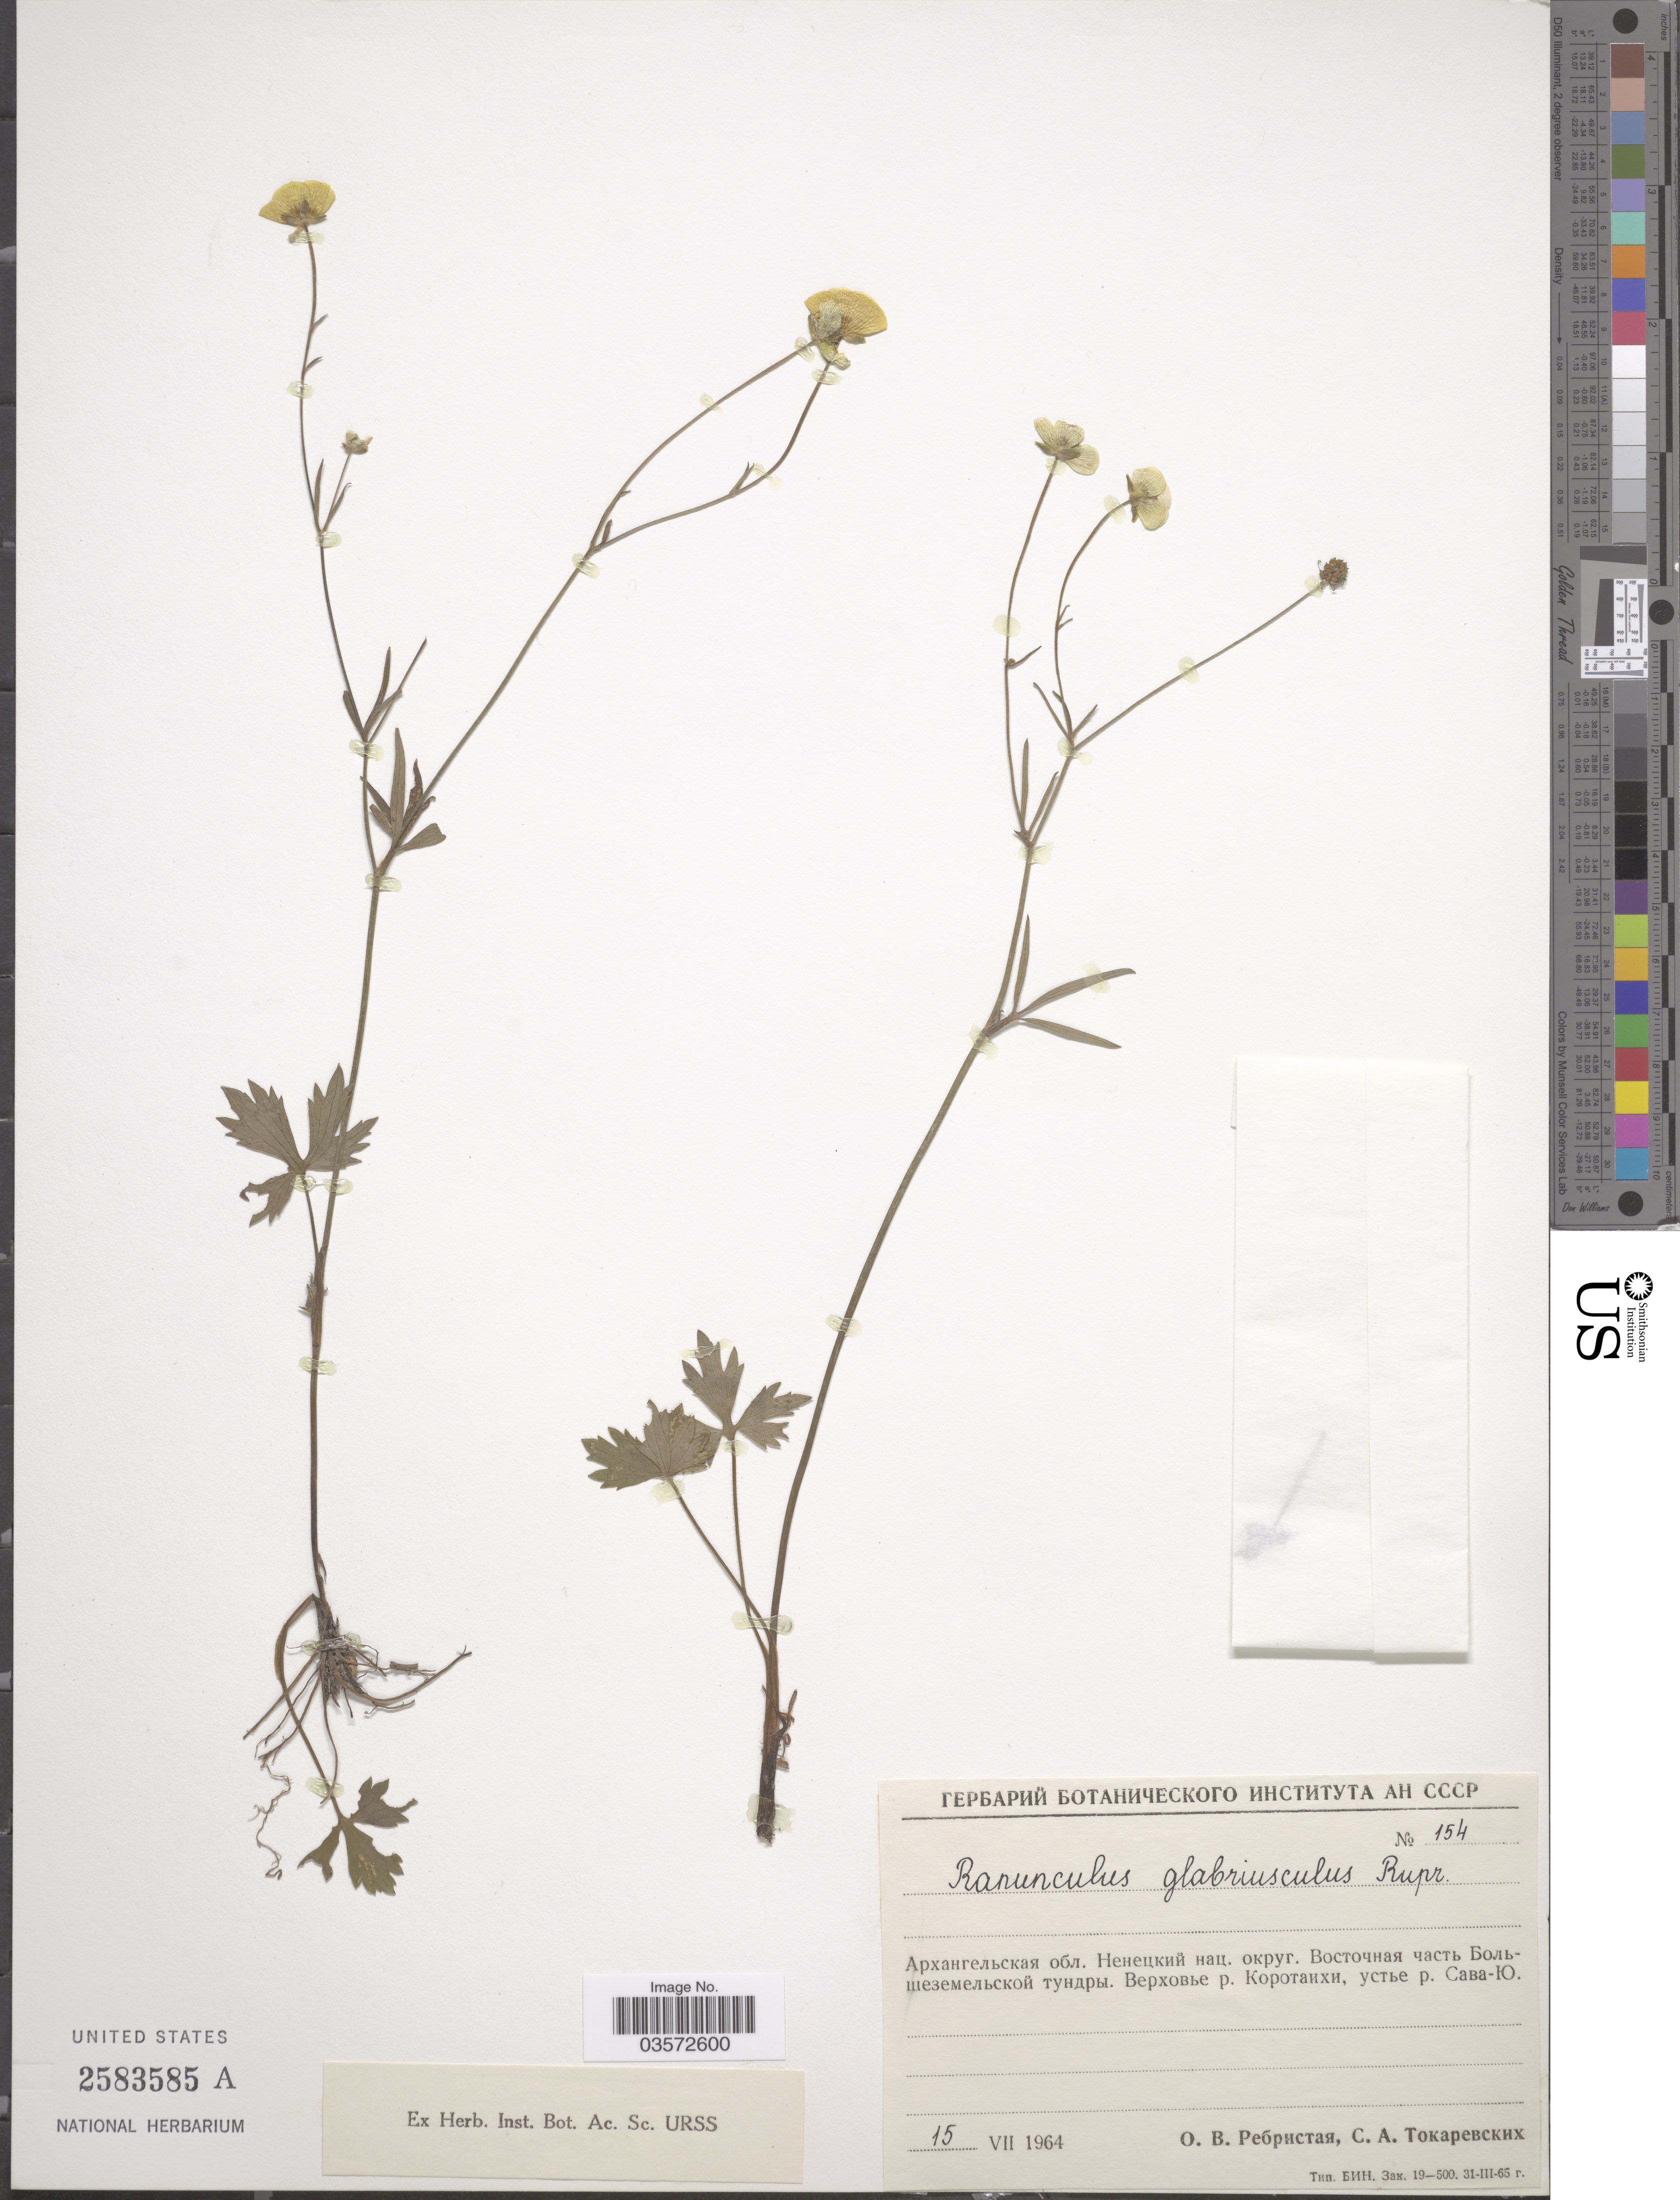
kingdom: Plantae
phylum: Tracheophyta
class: Magnoliopsida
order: Ranunculales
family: Ranunculaceae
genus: Ranunculus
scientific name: Ranunculus glabriusculus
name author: Rupr.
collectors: O. Rebristaya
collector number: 154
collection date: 1964-07-15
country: Russian Federation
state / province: Arkhangelsk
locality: Headwaters of river Korotaikha, estuary of river Sava-U.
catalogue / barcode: US 2583585A